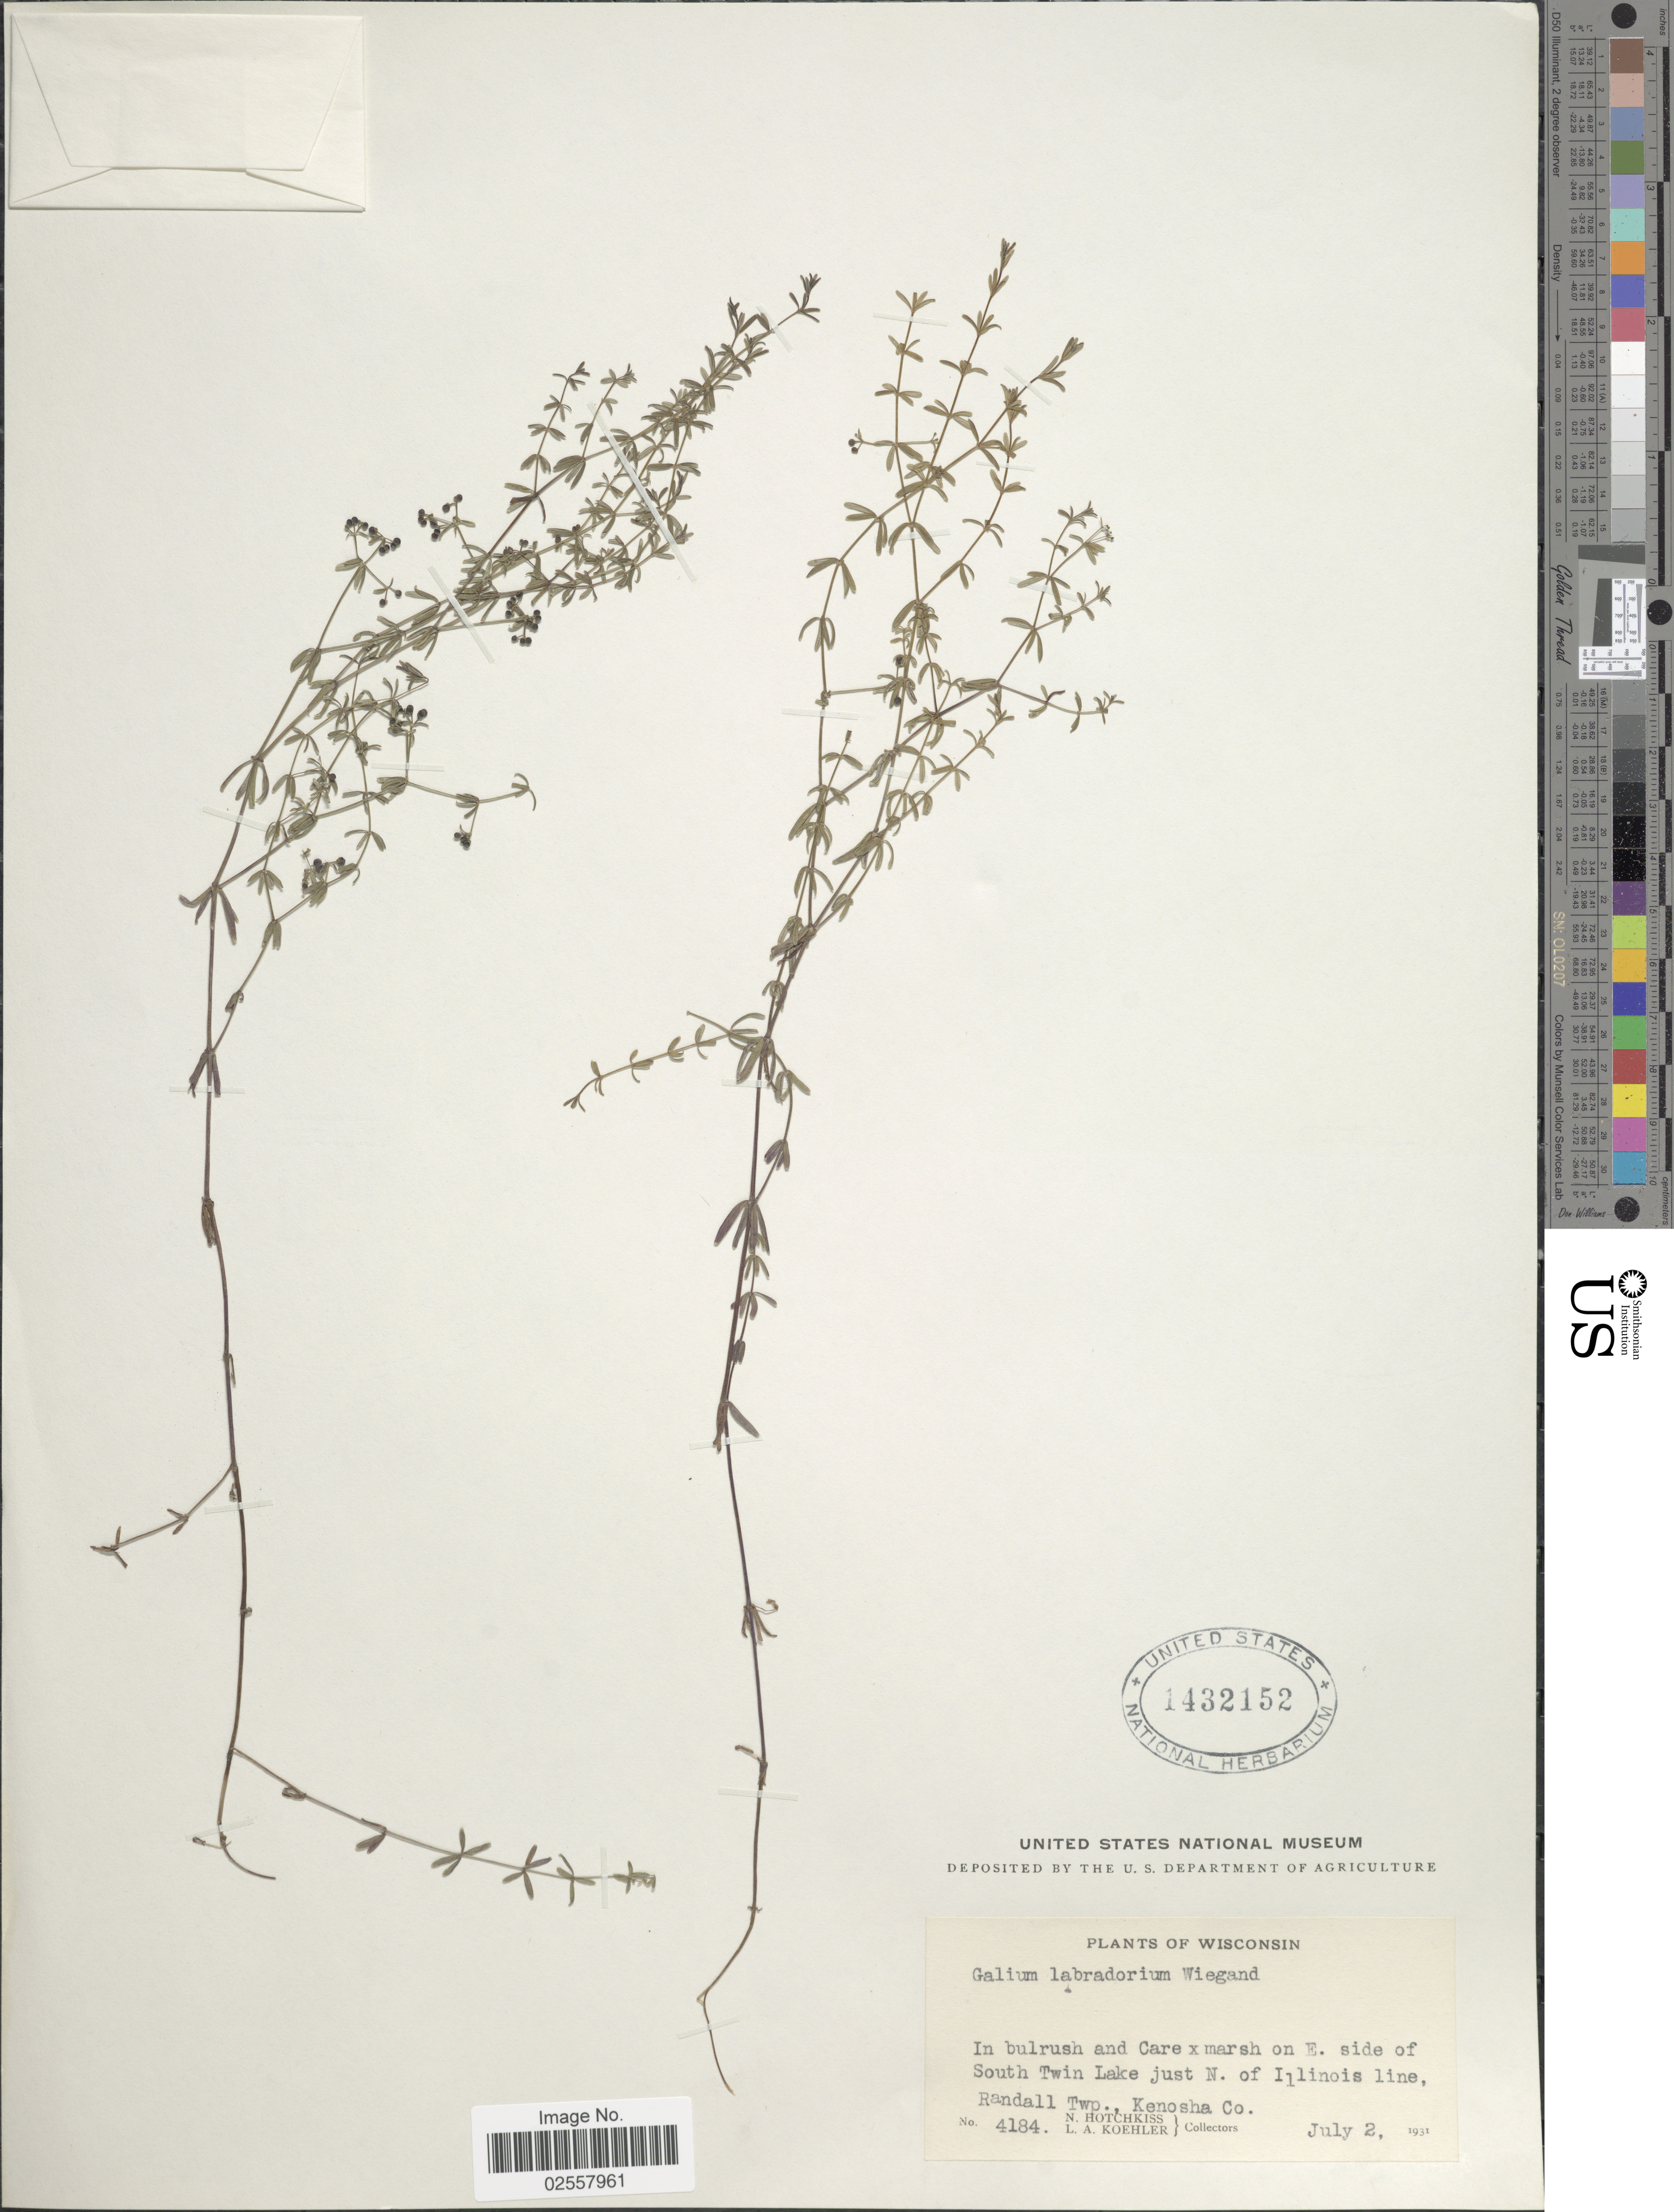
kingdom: Plantae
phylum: Tracheophyta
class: Magnoliopsida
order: Gentianales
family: Rubiaceae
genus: Galium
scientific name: Galium labradoricum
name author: (Wiegand) Wiegand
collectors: N. Hotchkiss & L. Koehler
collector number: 4184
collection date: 1931-07-02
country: United States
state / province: Wisconsin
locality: In bulrush and Care [Foreign script] marsh on E. side of South Twin Lake just N. of Ilionois line, Randall Twp., Kenosha Co.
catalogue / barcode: US 1432152